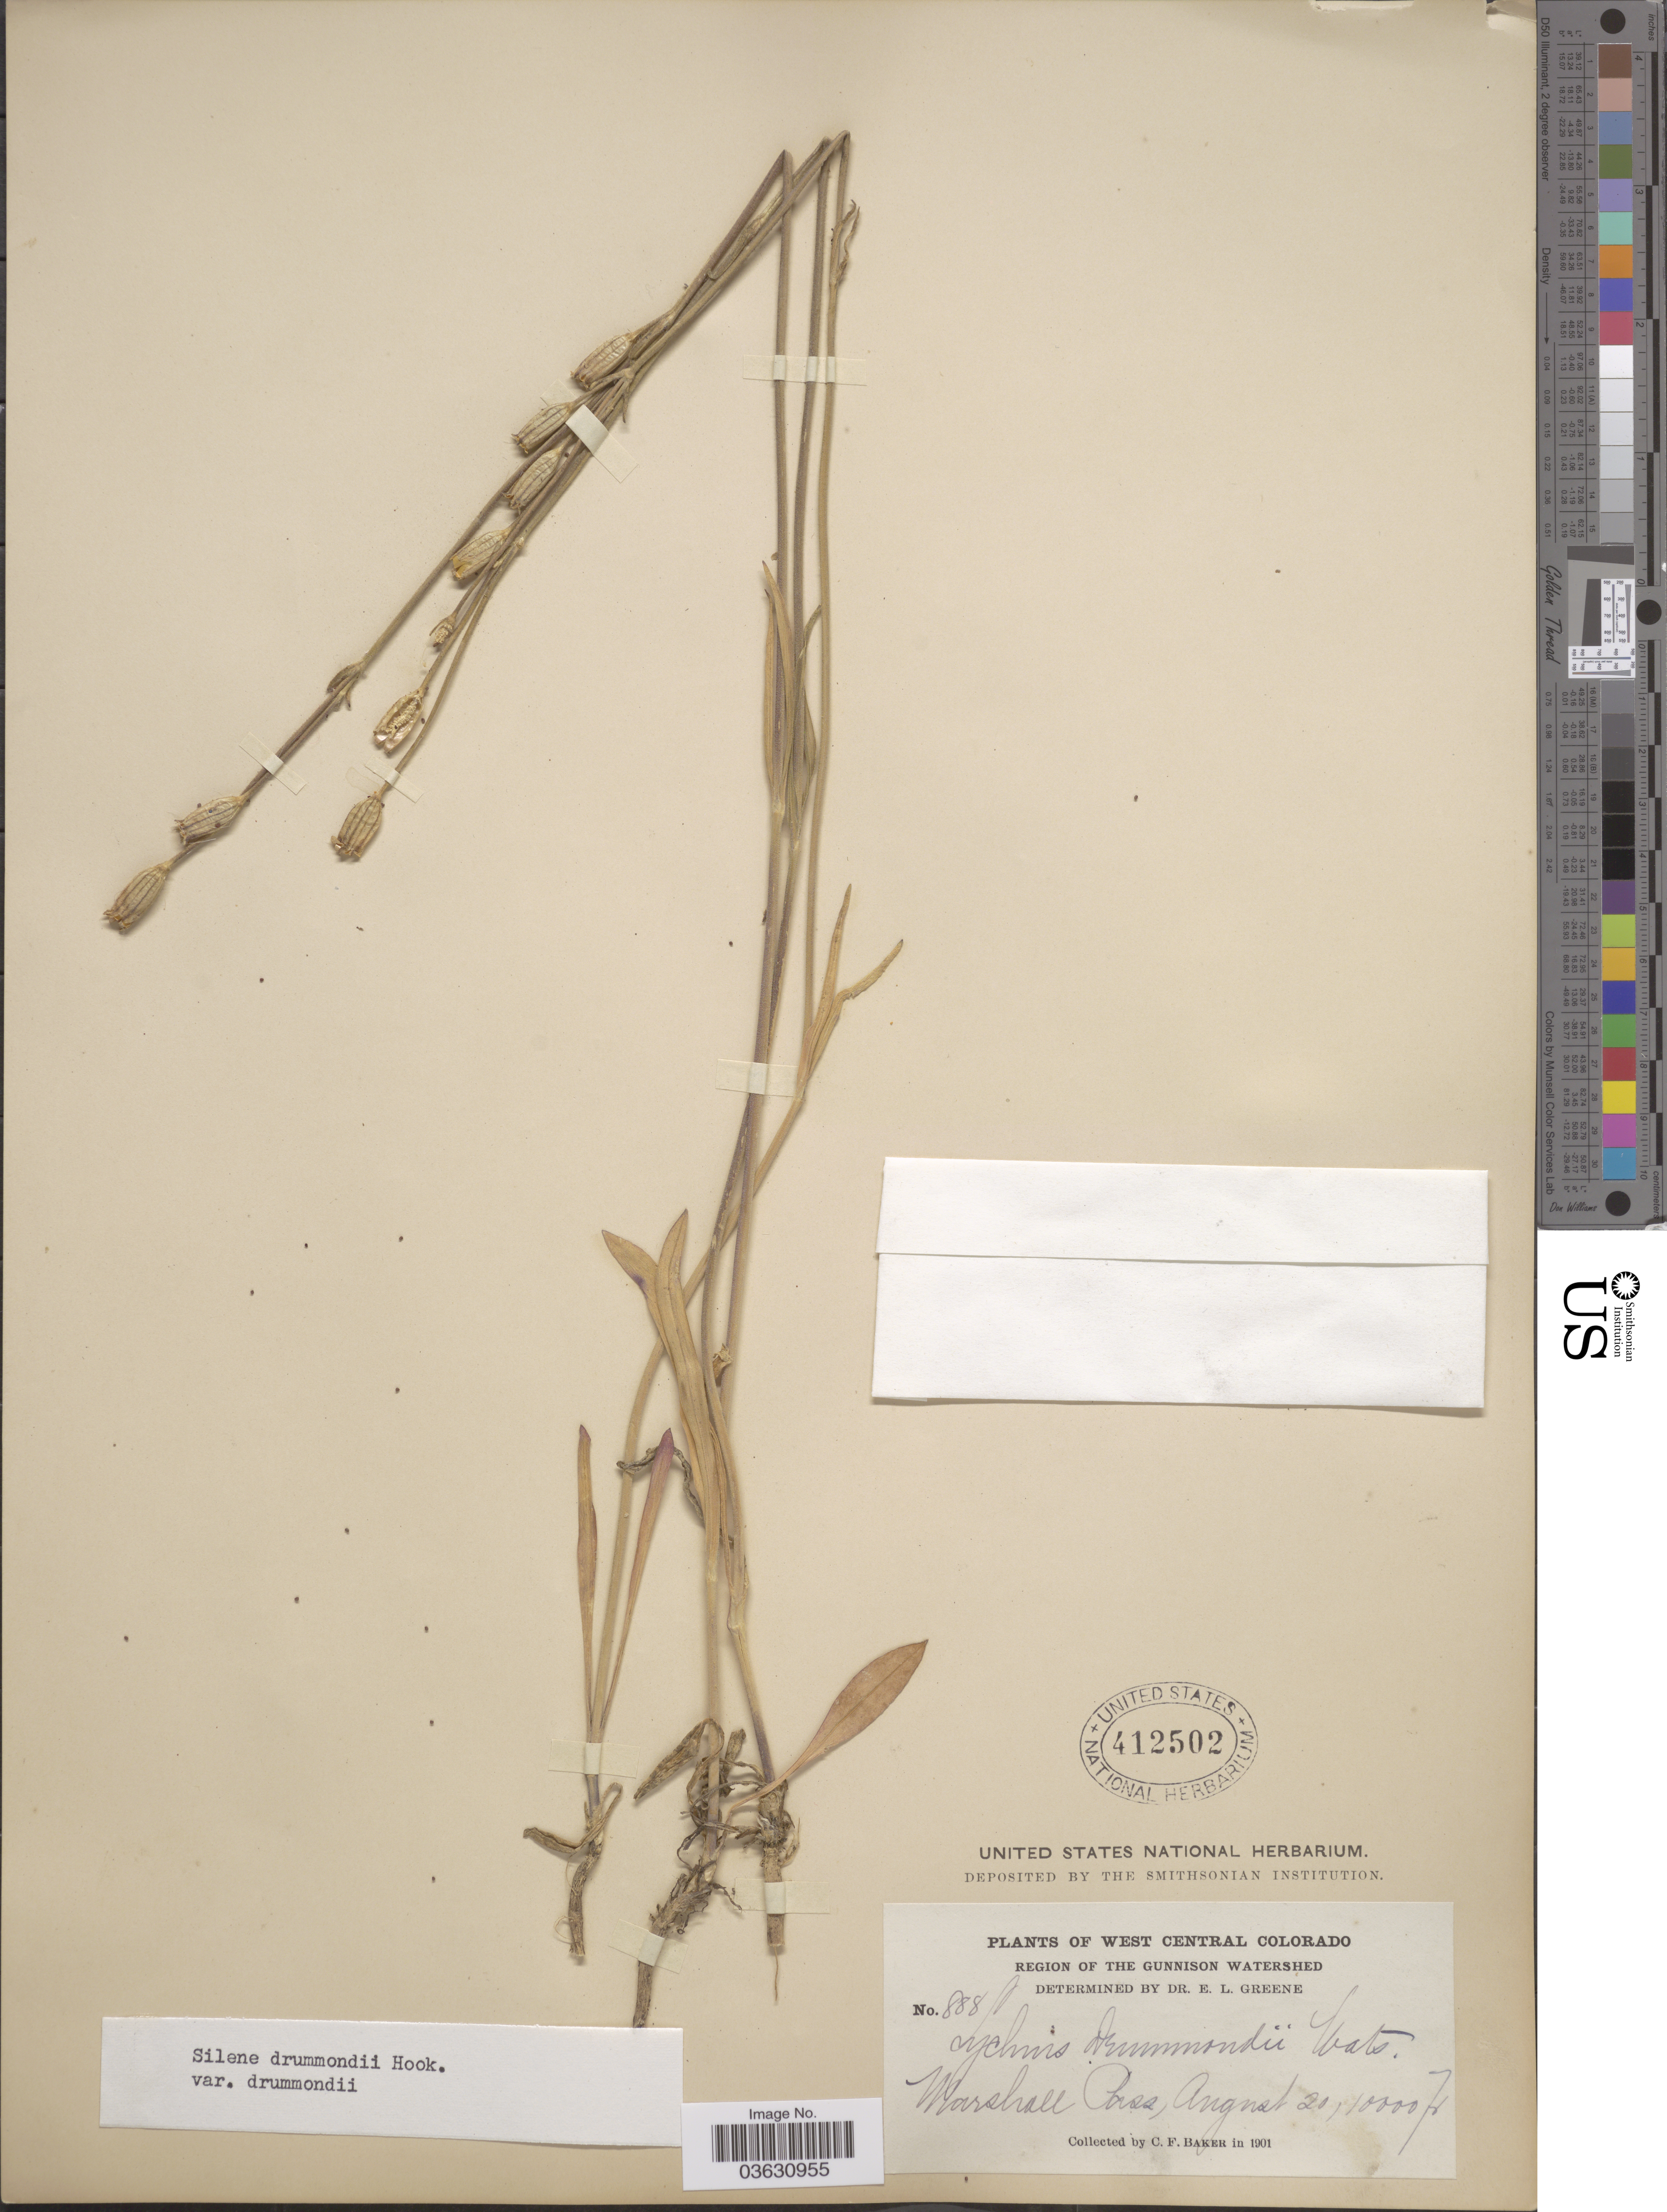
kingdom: Plantae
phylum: Tracheophyta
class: Magnoliopsida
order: Caryophyllales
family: Caryophyllaceae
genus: Silene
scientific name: Silene drummondii var. drummondii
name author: Hook.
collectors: C. F. Baker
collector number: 888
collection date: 1901-08-20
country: United States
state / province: Colorado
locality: West Central Colorado. Region of the Gunnison Watershed. Marshall Pass.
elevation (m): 3048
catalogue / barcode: US 412502